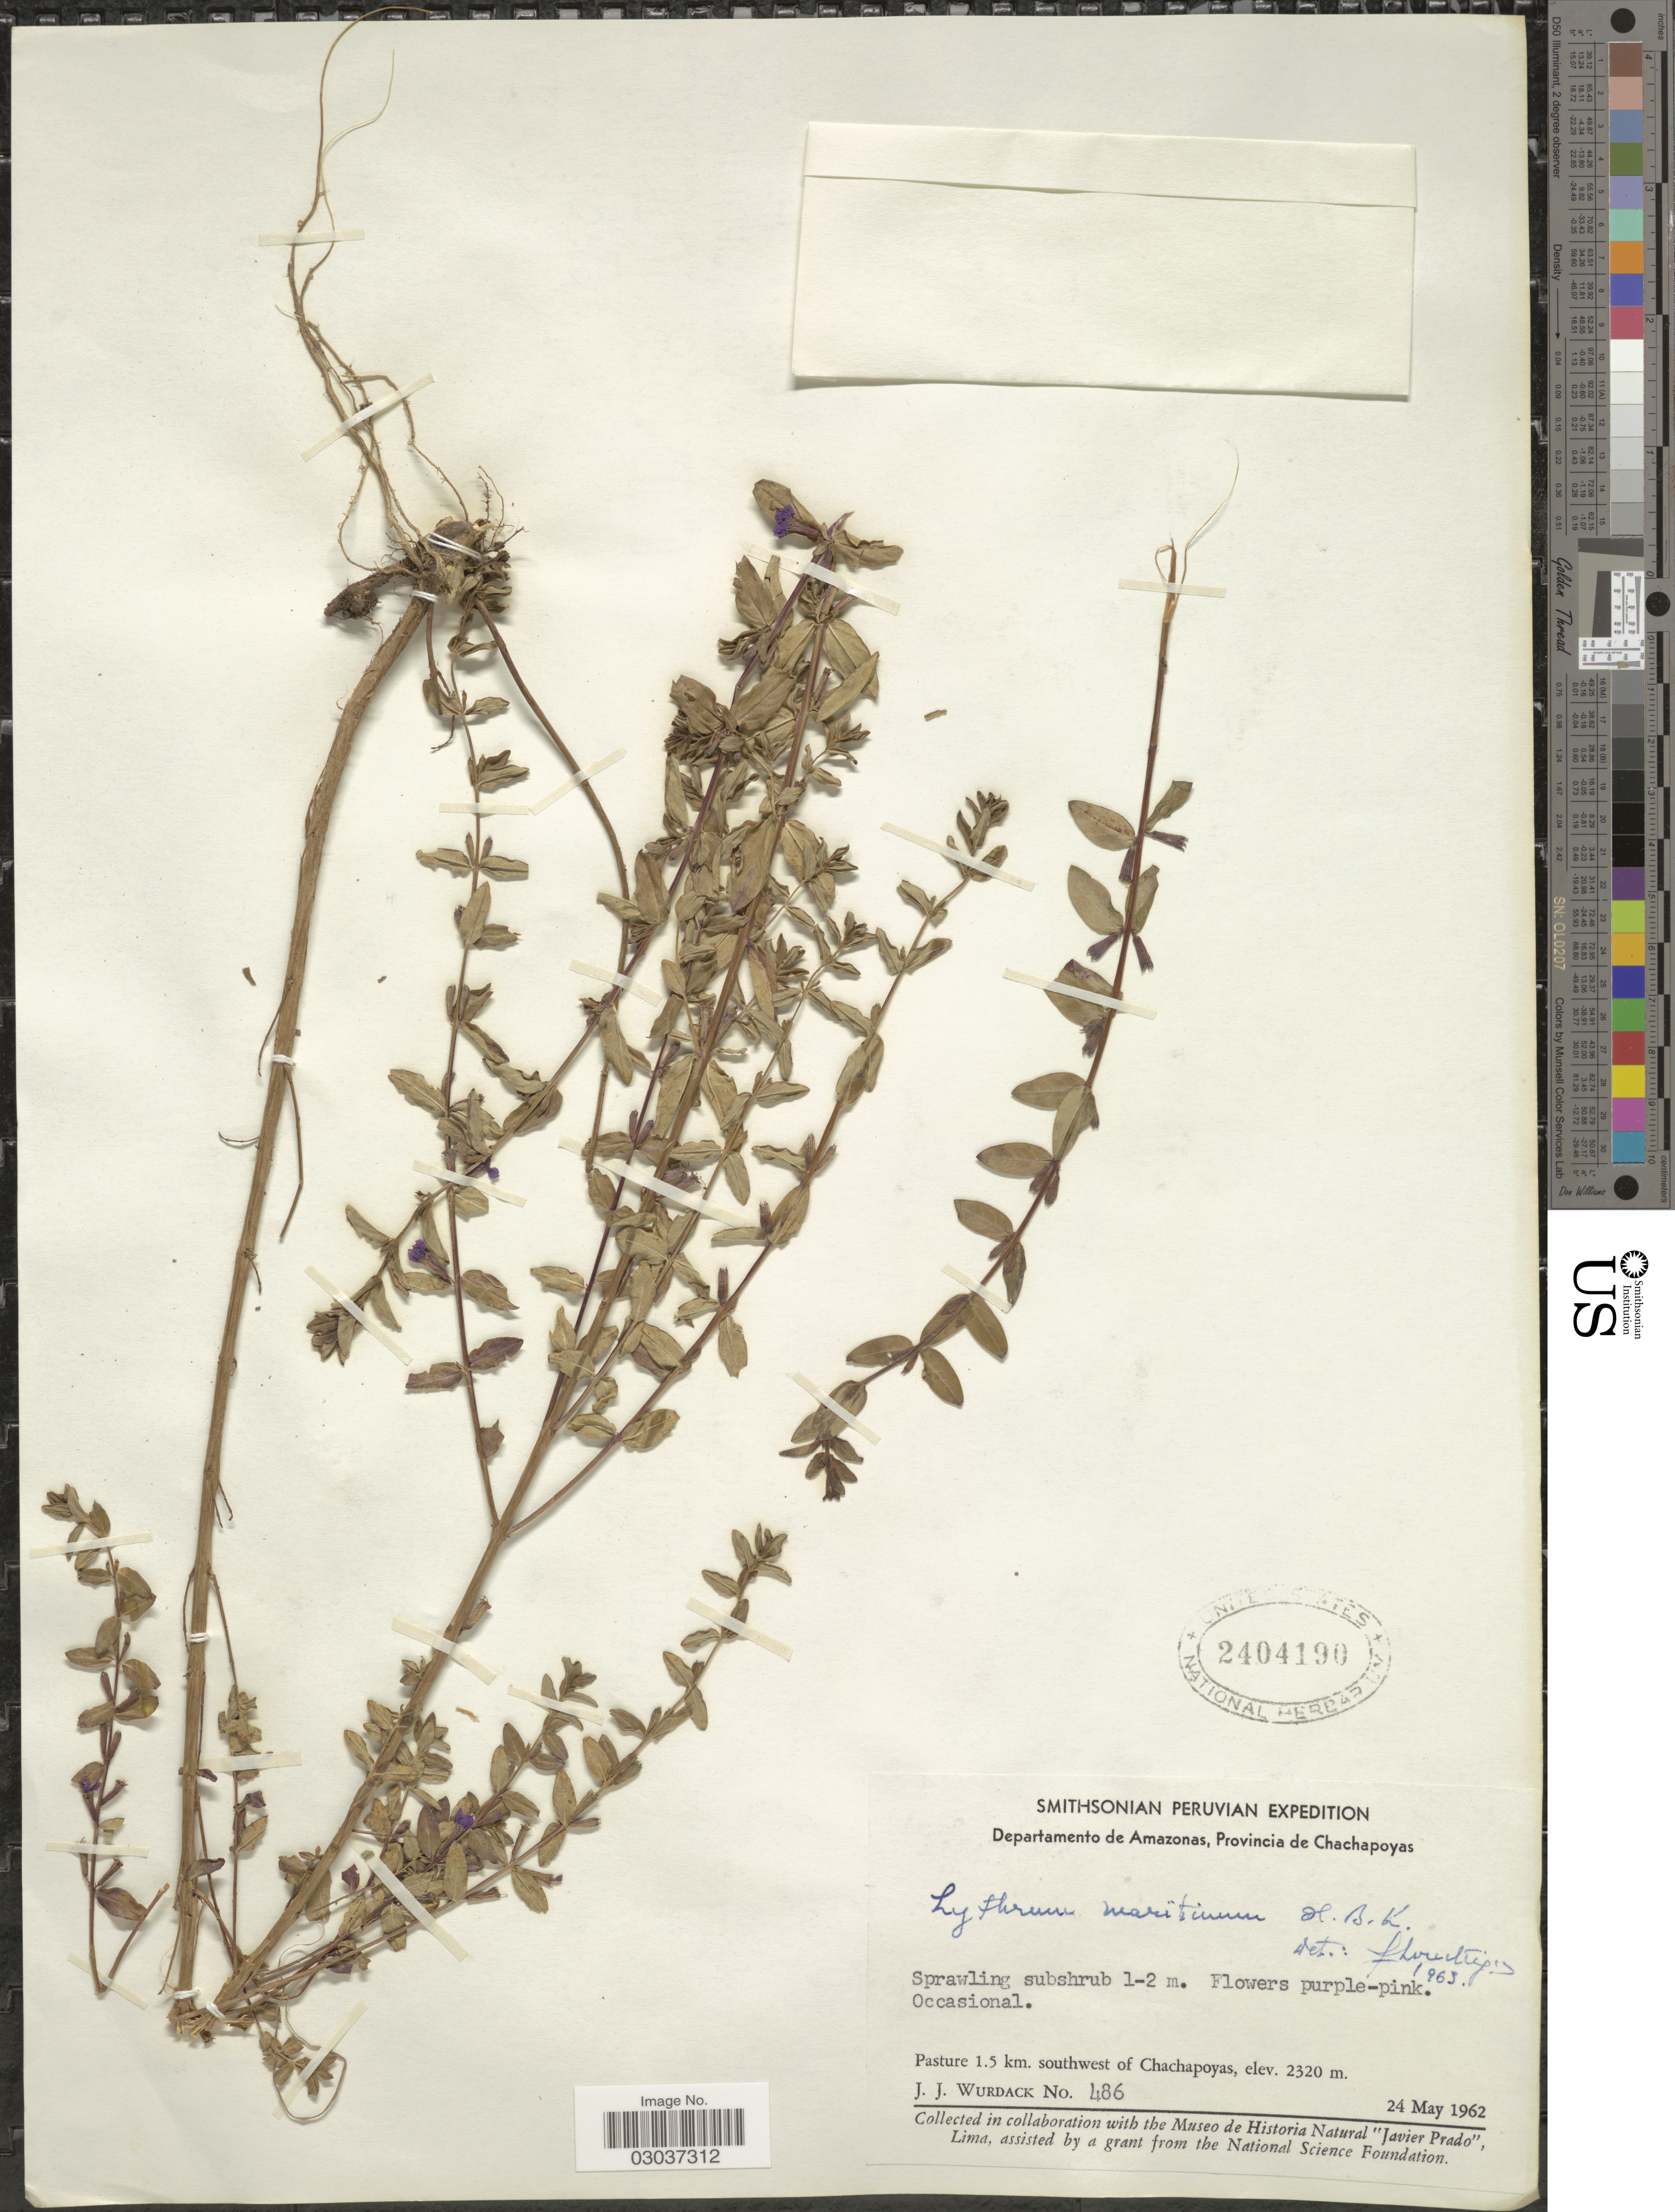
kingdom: Plantae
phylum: Tracheophyta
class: Magnoliopsida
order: Myrtales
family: Lythraceae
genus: Lythrum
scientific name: Lythrum maritimum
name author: Kunth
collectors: J. J. Wurdack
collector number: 486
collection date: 1962-05-24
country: Peru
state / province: Amazonas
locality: Departamento de Amazonas, Provincia de Chachapoyas. Pasture 1.5 km. southwest of Chachapoyas.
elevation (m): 2320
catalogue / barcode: US 2404190